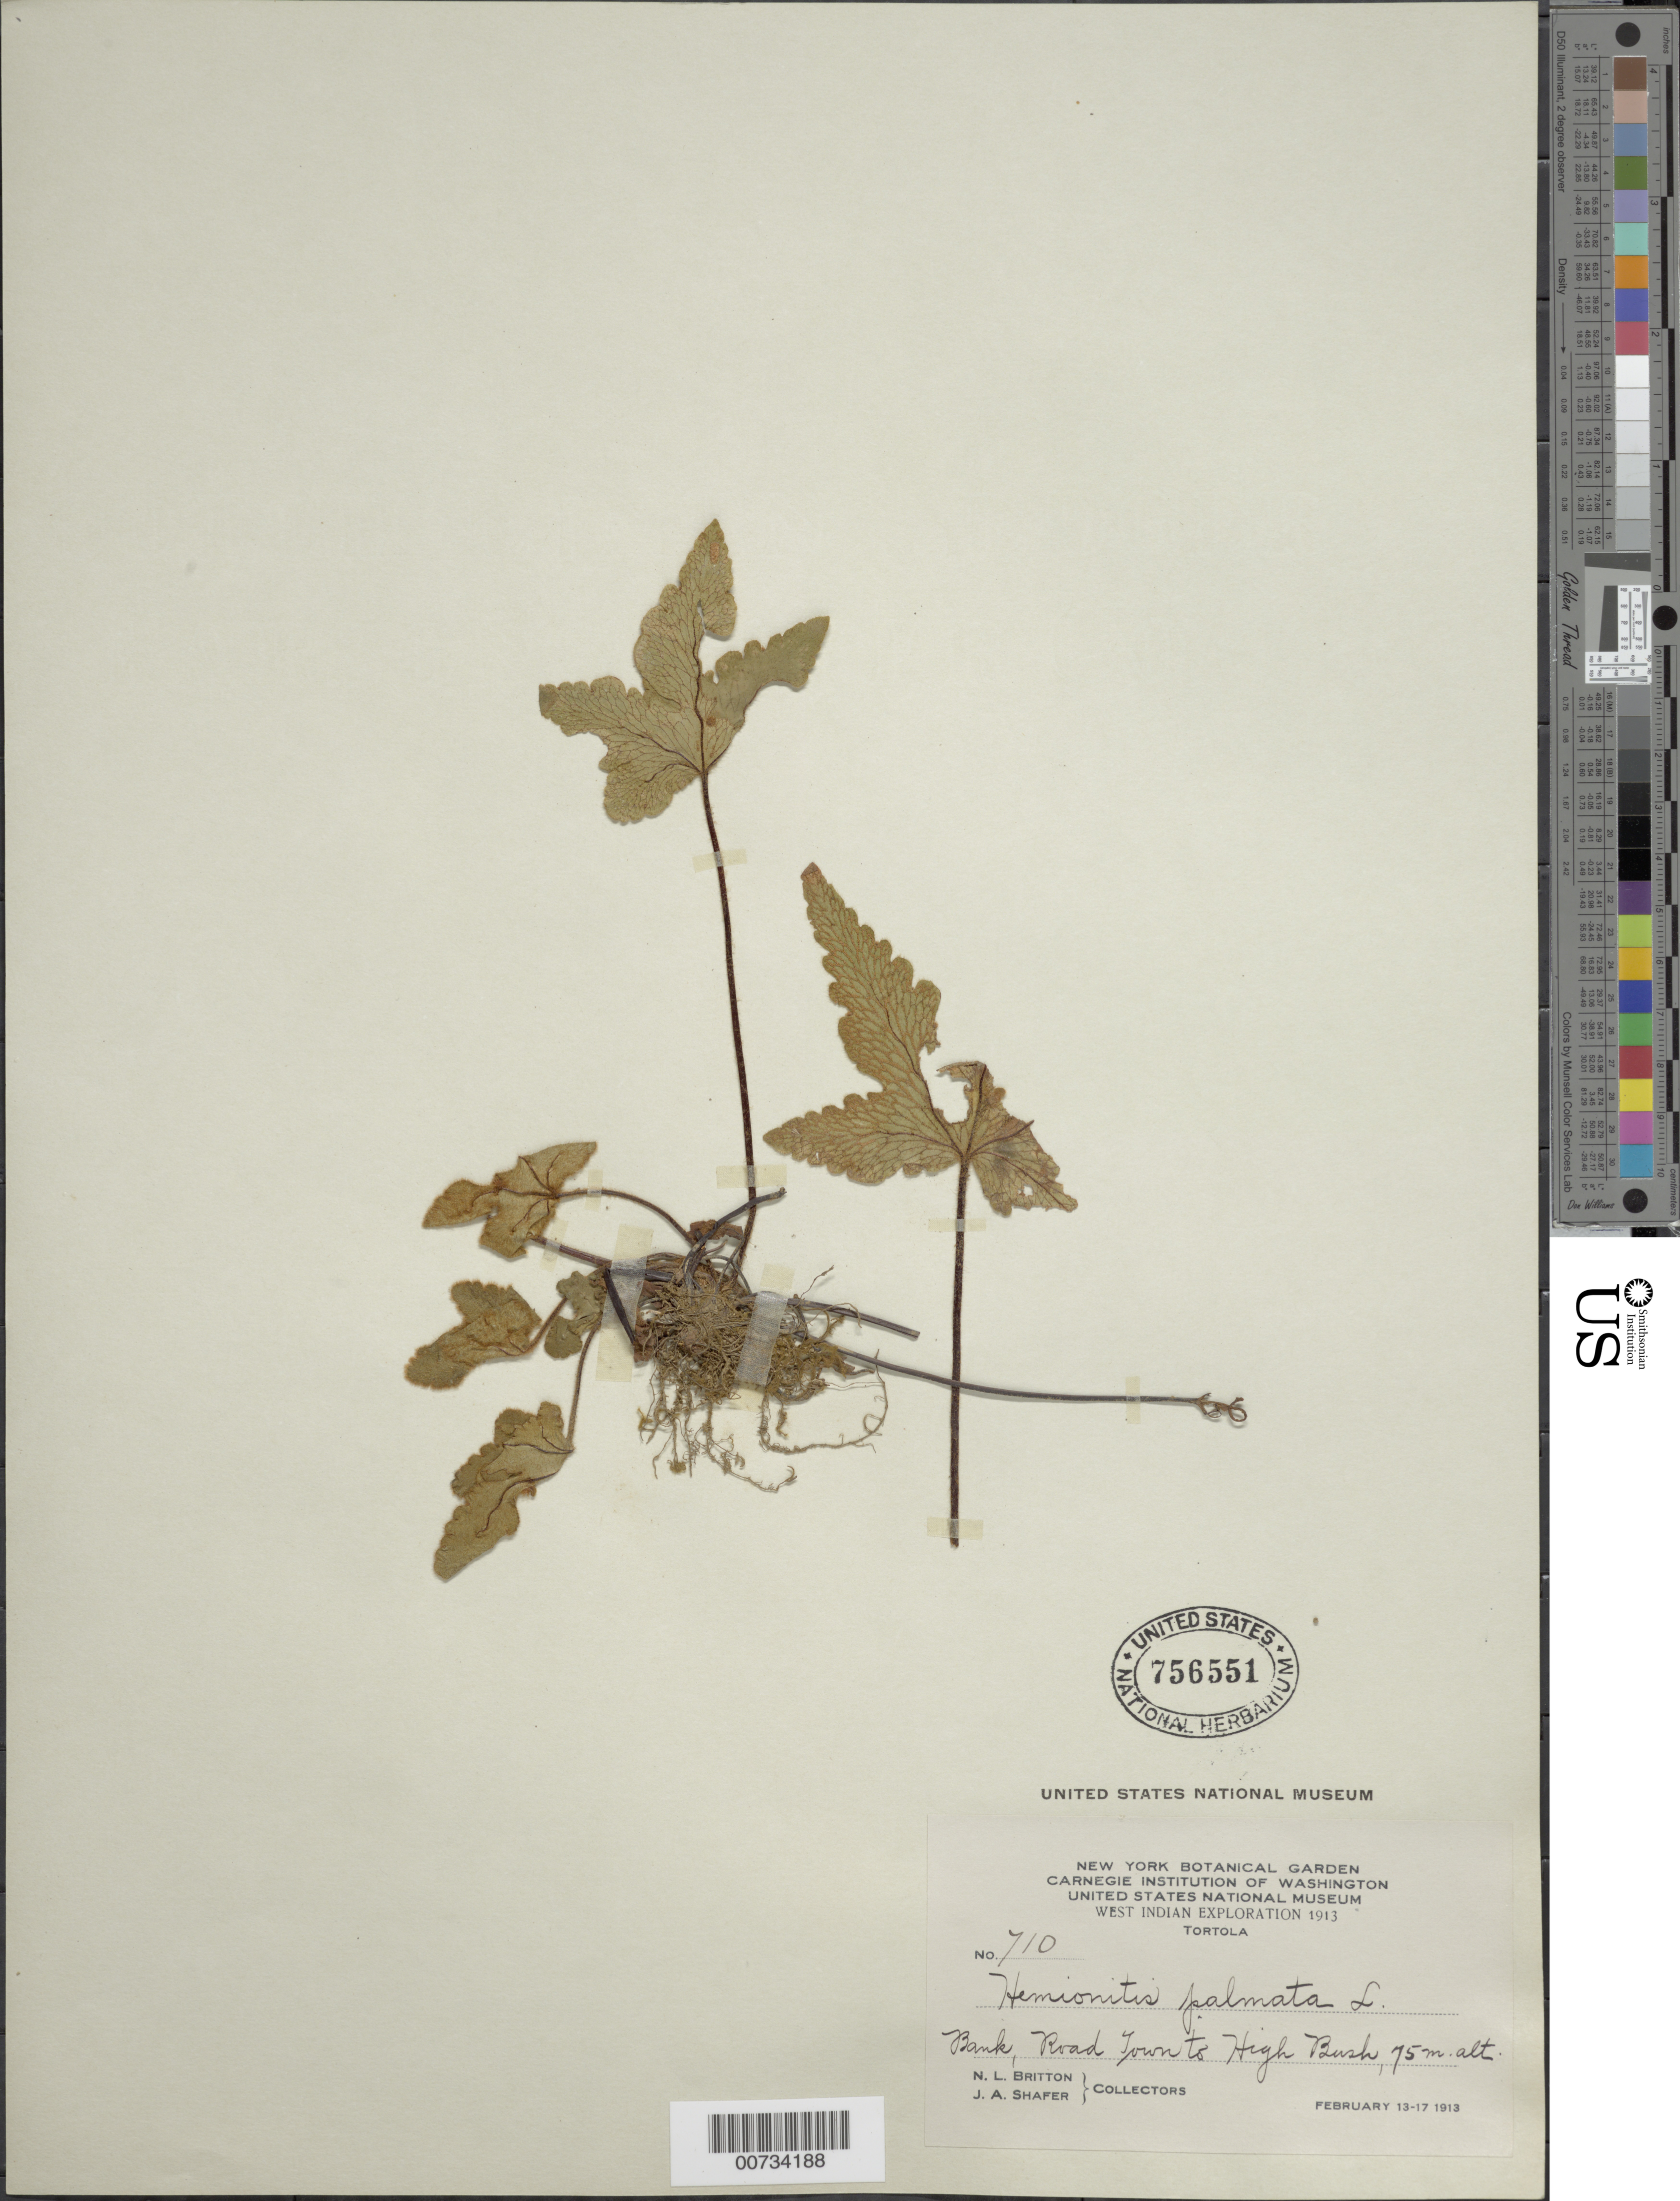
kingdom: Plantae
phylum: Tracheophyta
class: Polypodiopsida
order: Polypodiales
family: Pteridaceae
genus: Hemionitis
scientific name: Hemionitis palmata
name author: L.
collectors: N. Britton & J. A. Shafer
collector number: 710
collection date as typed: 13 Feb 1913 to 17 Feb 1913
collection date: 1913-02-13/1913-02-17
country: British Virgin Islands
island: Tortola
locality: Tortola, Road Town to High Bush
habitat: Bank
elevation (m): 75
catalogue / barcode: US 756551